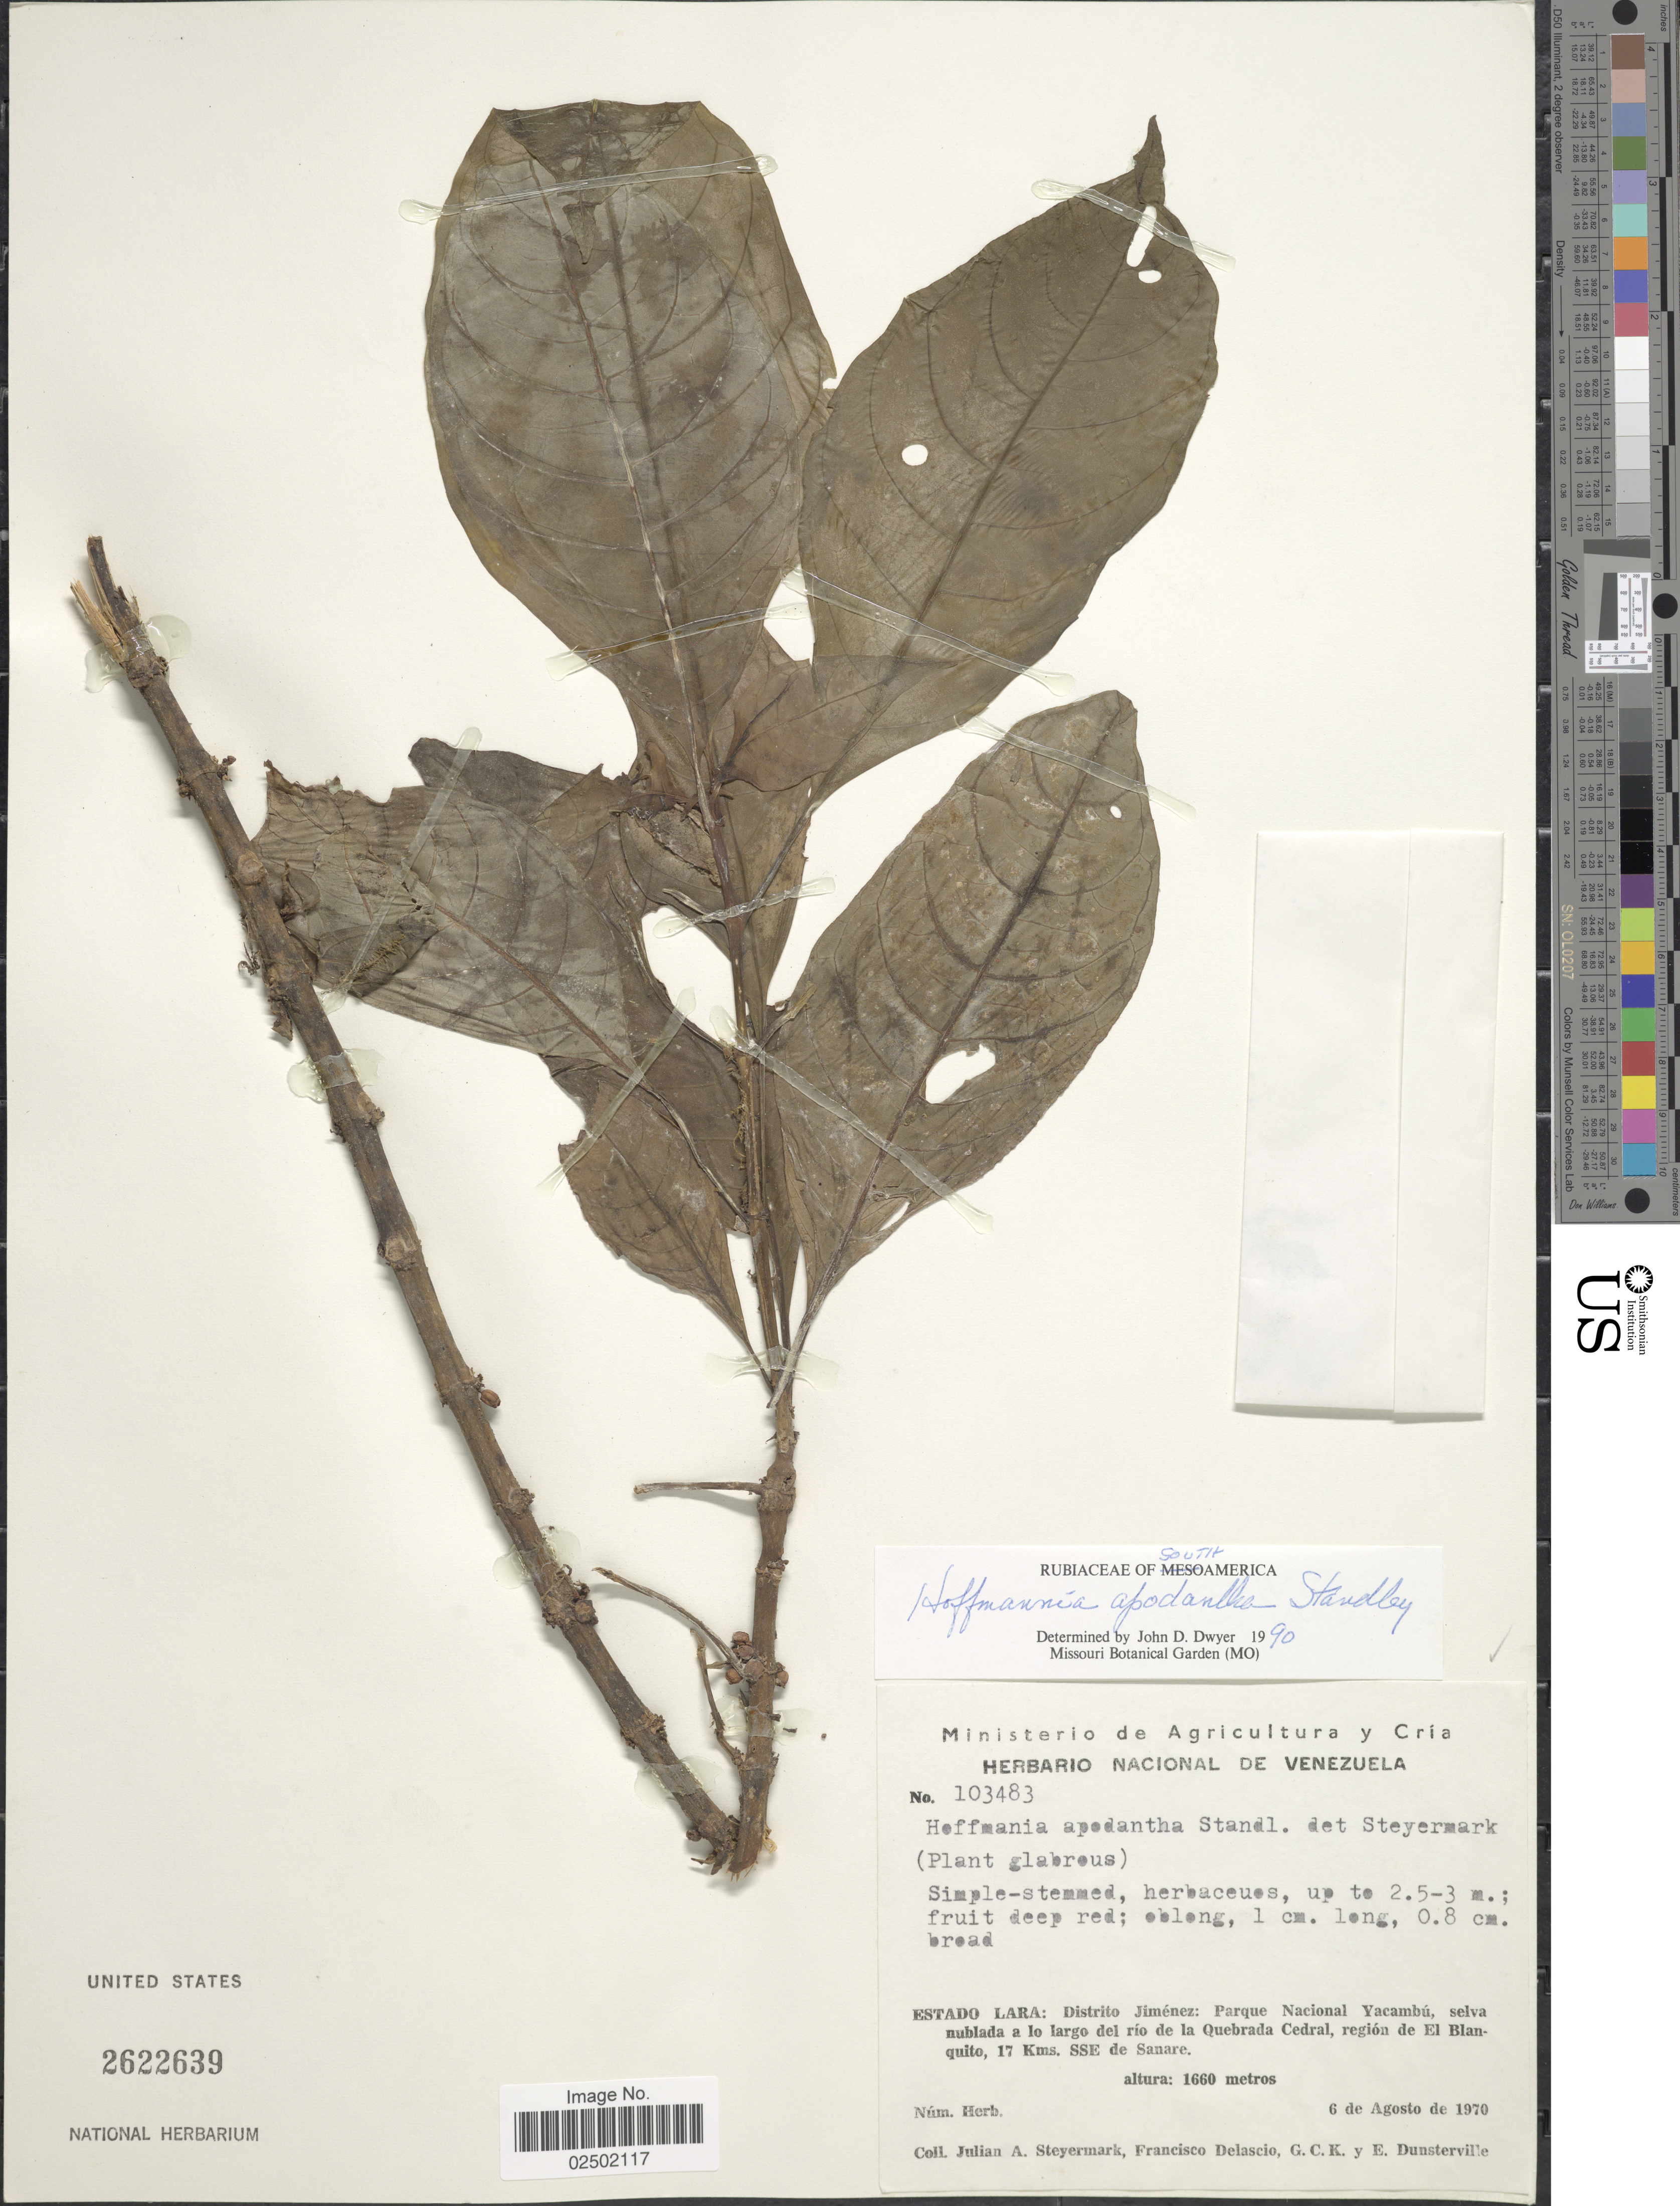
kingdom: Plantae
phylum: Tracheophyta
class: Magnoliopsida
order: Gentianales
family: Rubiaceae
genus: Hoffmannia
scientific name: Hoffmannia apodantha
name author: Standl.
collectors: J. Steyermark, F. Delascio C., G. C. K. Dunsterville & E. Dunsterville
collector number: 103483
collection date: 1970-08-06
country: Venezuela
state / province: Lara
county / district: Jiménez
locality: Estado Lara: Distrito Jimenez: Parque Nacional Yacambu, selva nublada a lo largo del rio de la Quebrada Cedral, region de El Blanquito, 17 Kms. SSE de Sanare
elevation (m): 1660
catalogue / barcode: US 2622639